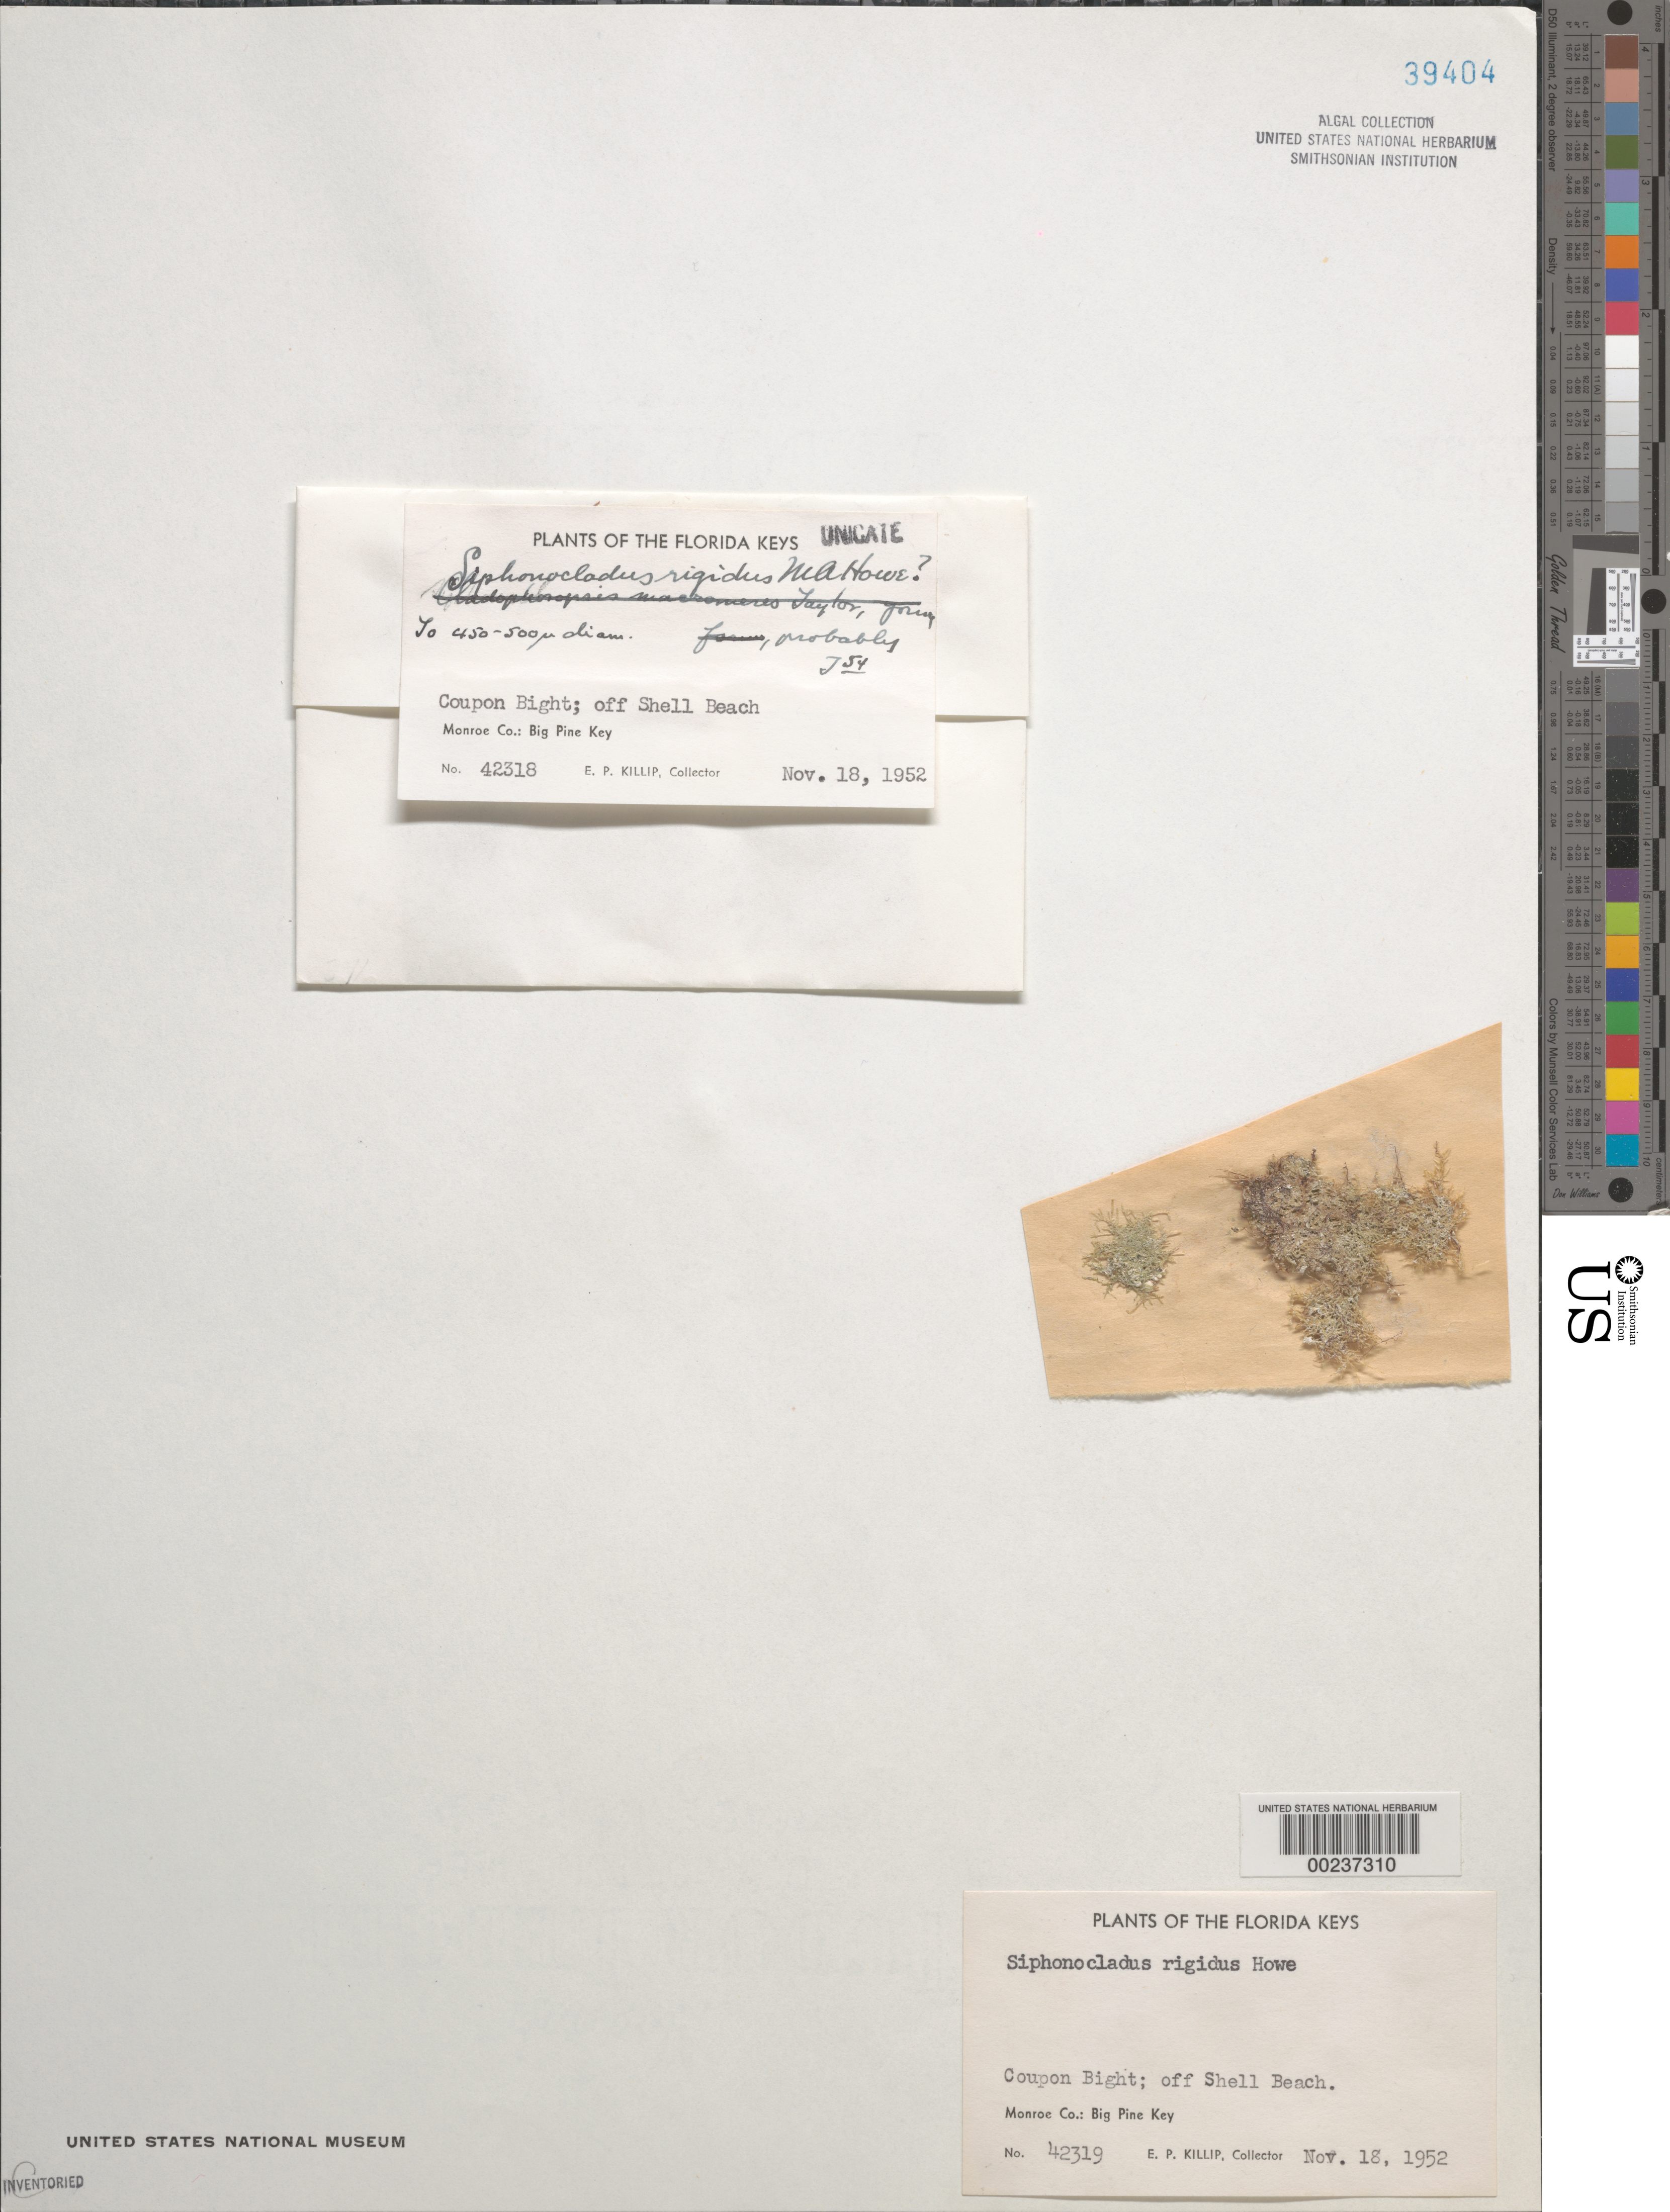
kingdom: Plantae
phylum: Chlorophyta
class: Ulvophyceae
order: Siphonocladales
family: Siphonocladaceae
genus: Siphonocladus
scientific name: Siphonocladus rigidus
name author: M. Howe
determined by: Taylor, William R.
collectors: E. P. Killip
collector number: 42318 & 42319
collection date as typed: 18 Nov 1952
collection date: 1952-11-18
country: United States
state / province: Florida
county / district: Monroe County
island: Big Pine Key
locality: Coupon Bight off Shell Beach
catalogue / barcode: US 39404